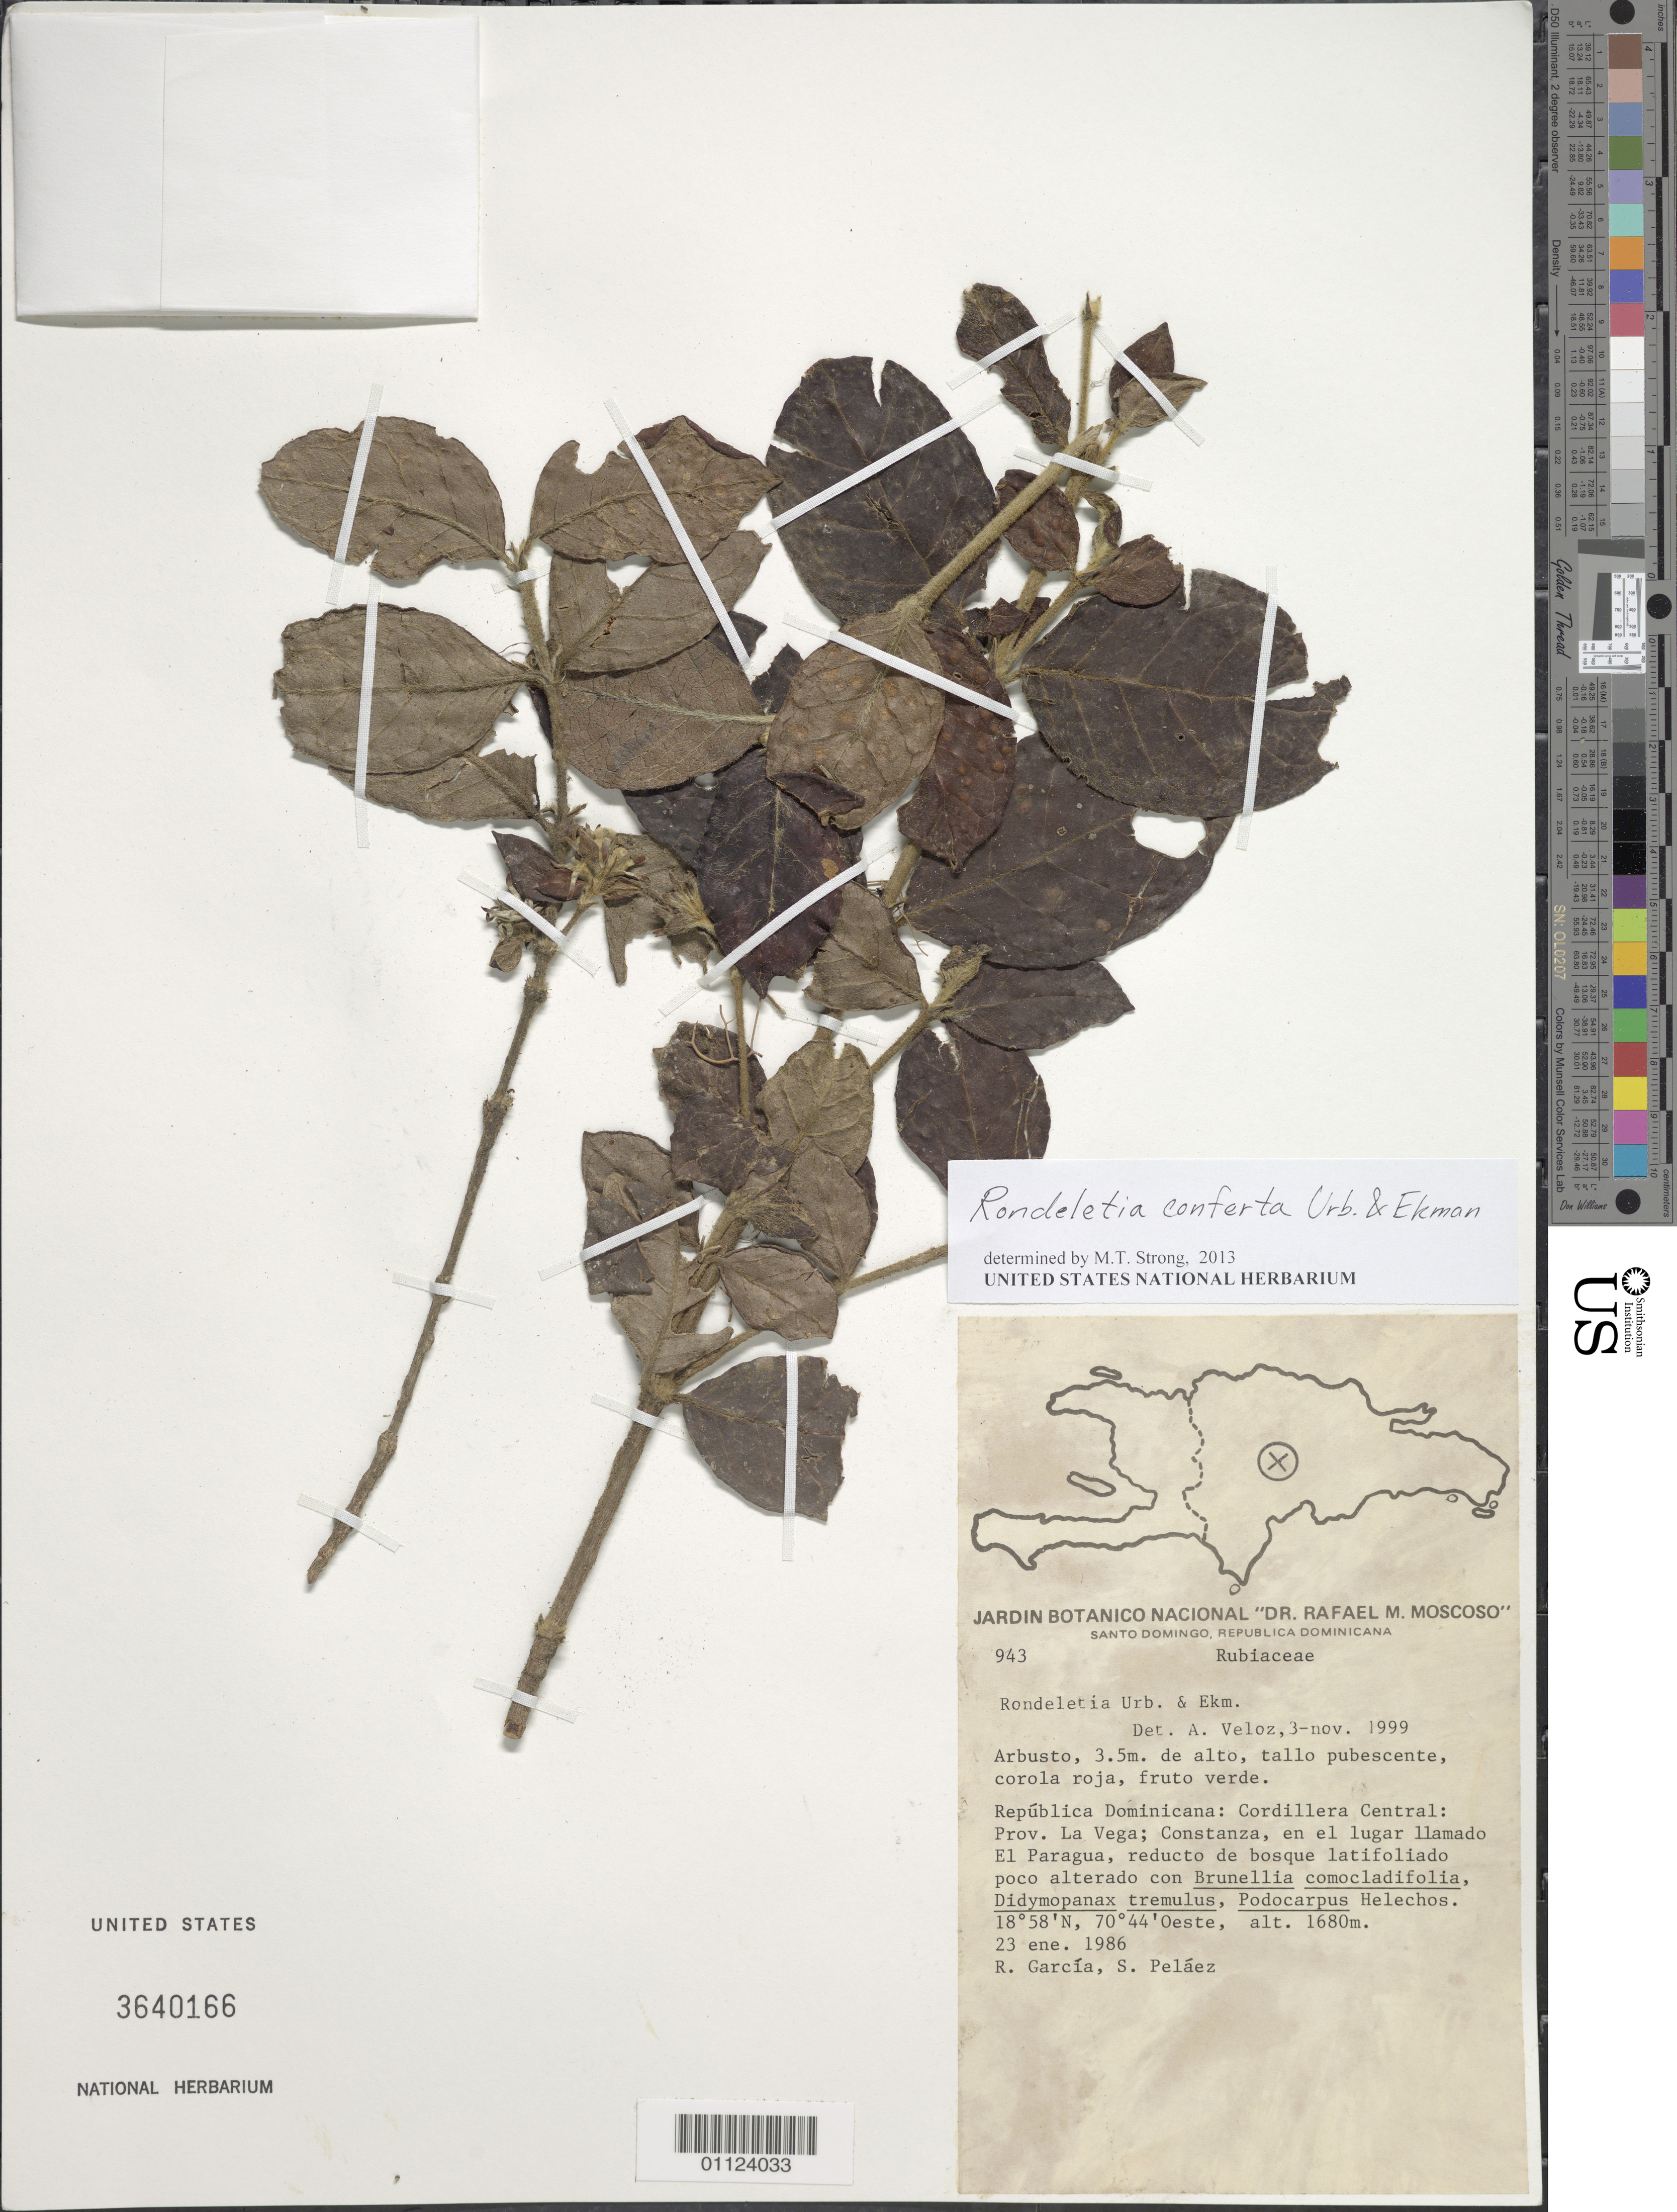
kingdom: Plantae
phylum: Tracheophyta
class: Magnoliopsida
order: Gentianales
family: Rubiaceae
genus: Rondeletia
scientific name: Rondeletia conferta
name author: Urb. & Ekman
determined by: Strong, M. T., (US), Smithsonian Institution - National Museum of Natural History (UNITED STATES)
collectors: R. G. García & S. Pelaez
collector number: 943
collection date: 1986-01-23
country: Dominican Republic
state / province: La Vega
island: Hispaniola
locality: Cordillera Central, Constanza, en el lugar llamado El Paragua.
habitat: Reducto de bosqe latifoliado poco alterado con Brunellia comocladifolia, Didymopanax tremulus, Podocarpus, Helechos.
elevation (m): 1680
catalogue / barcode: US 3640166